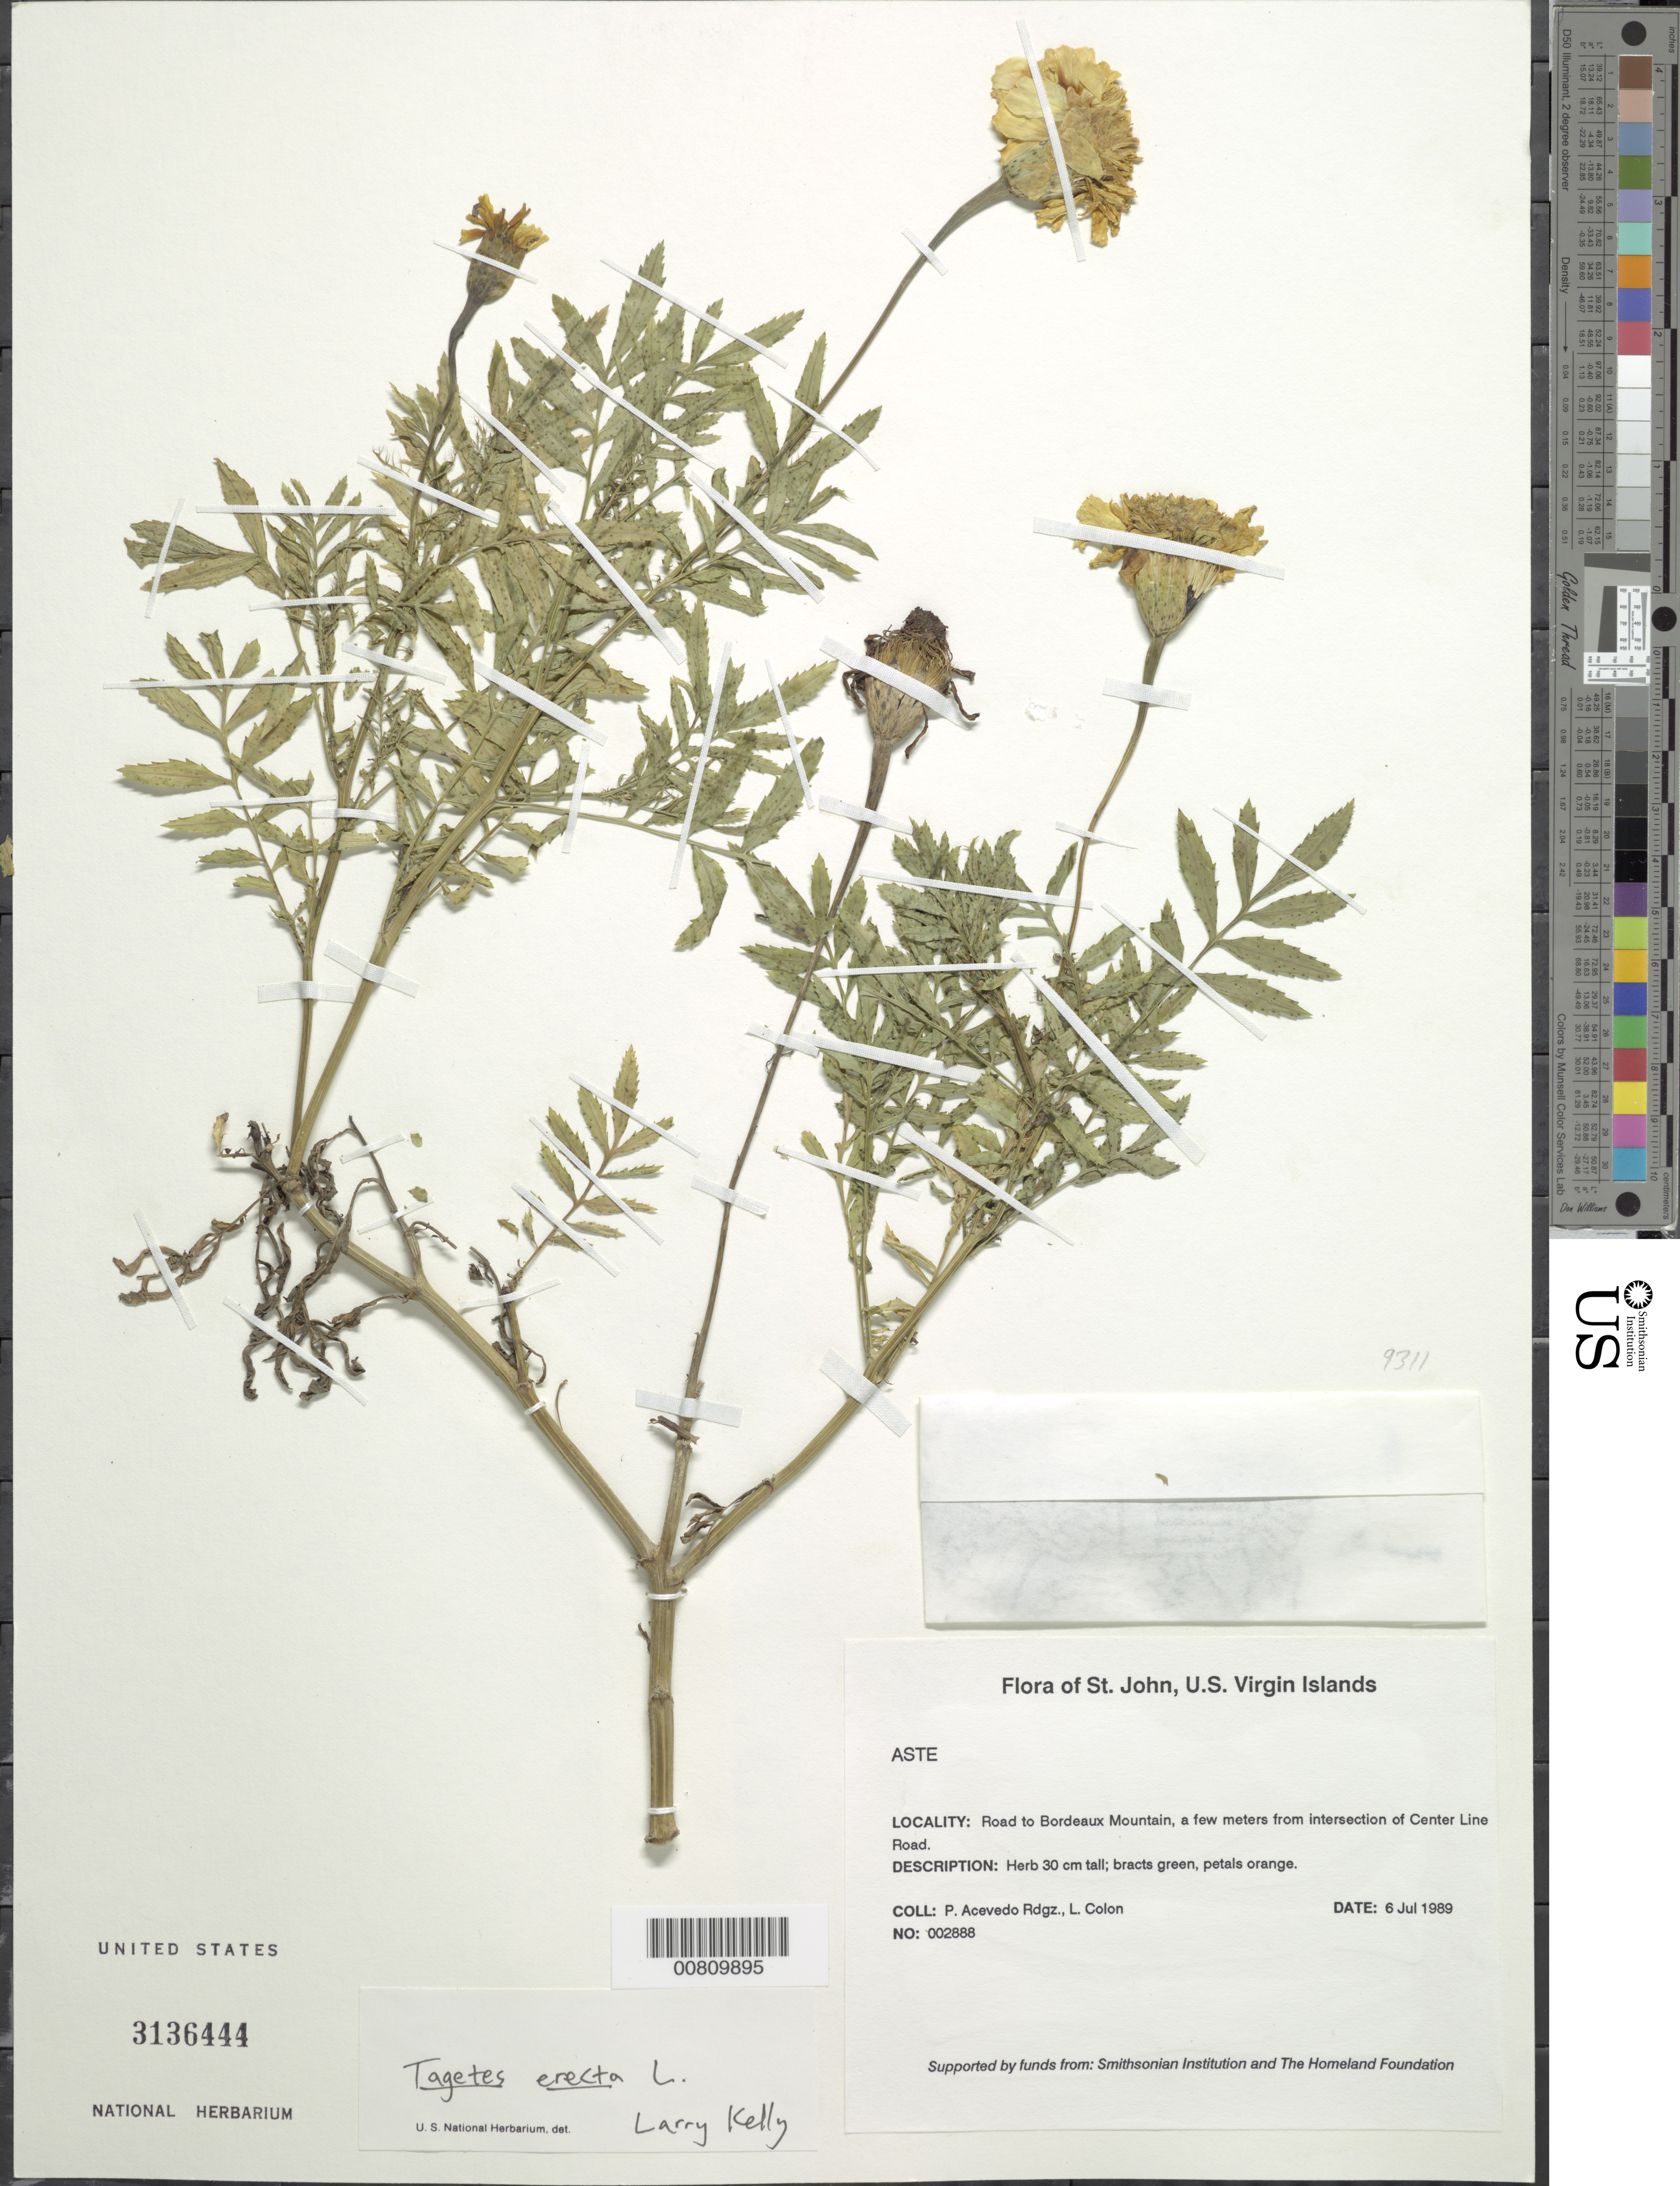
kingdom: Plantae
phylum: Tracheophyta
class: Magnoliopsida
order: Asterales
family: Asteraceae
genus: Tagetes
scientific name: Tagetes erecta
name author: L.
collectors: P. Acevedo-Rodr. & L. Colon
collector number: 2888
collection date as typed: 06 Jul 1989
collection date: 1989-07-06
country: U.S. Virgin Islands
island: St. John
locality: Road to Bordeaux Mountain, a few meters from intersection of Center Line Road.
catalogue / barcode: US 3136444